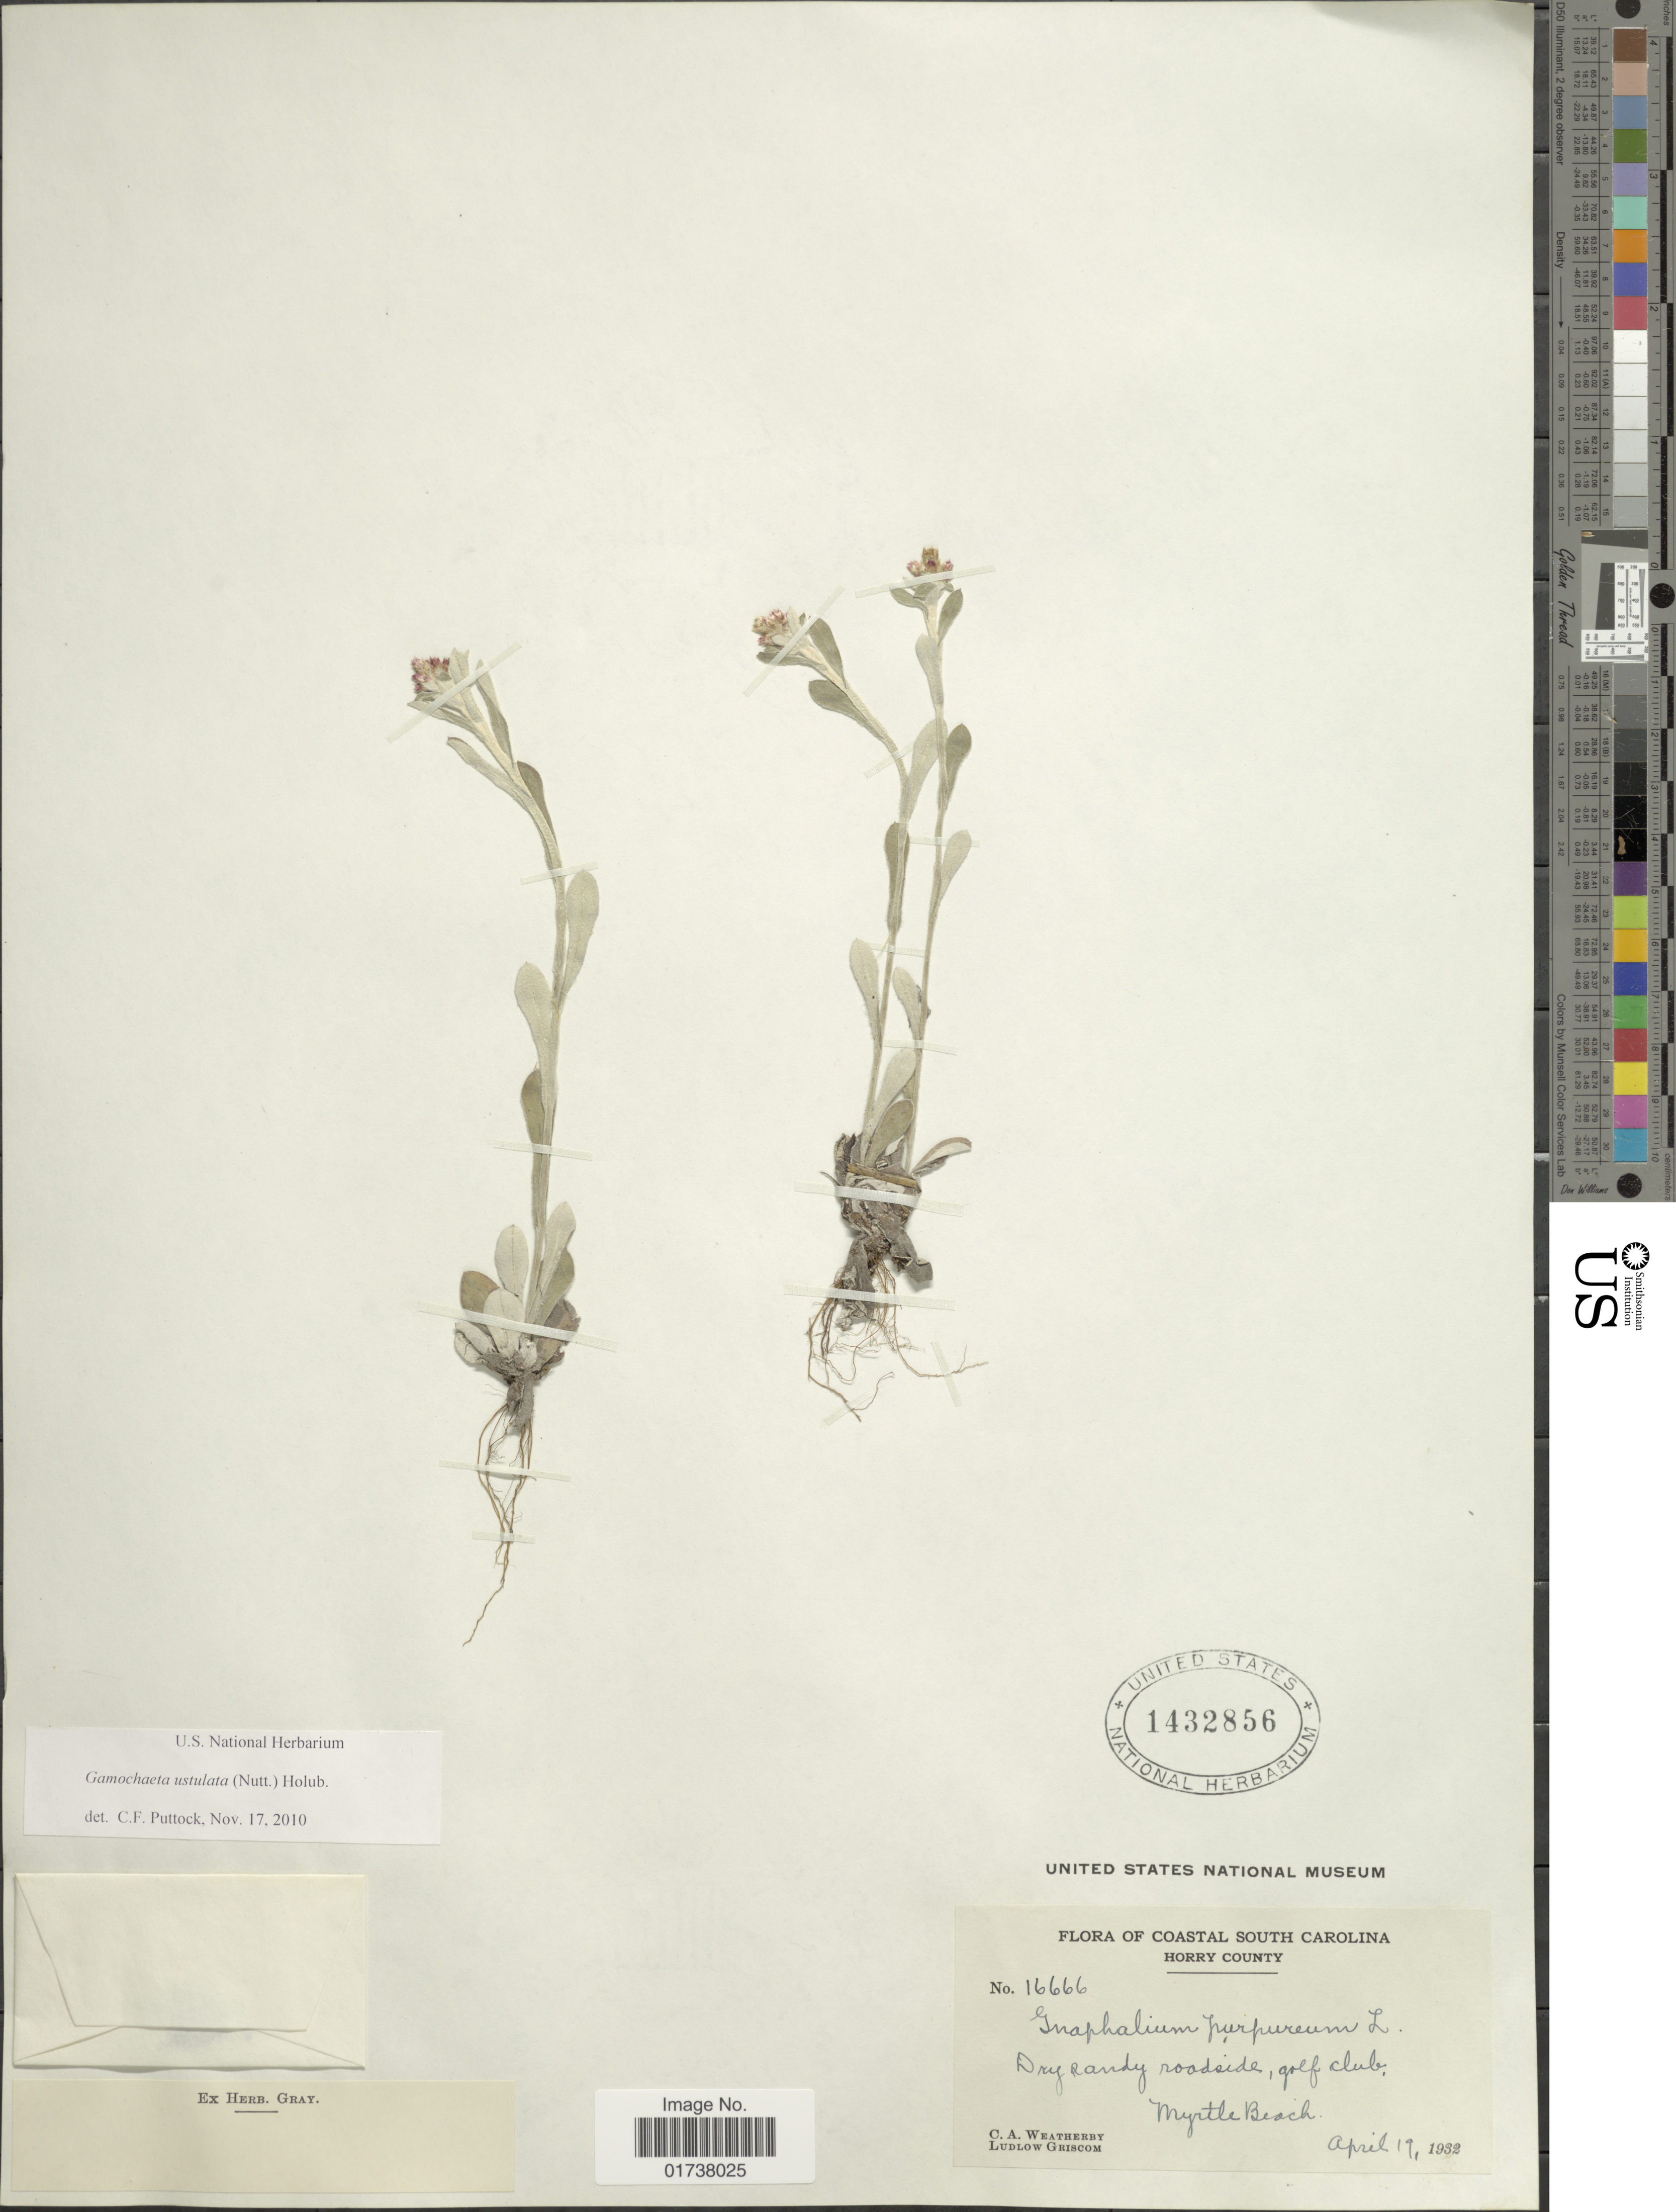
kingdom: Plantae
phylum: Tracheophyta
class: Magnoliopsida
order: Asterales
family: Asteraceae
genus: Gamochaeta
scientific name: Gamochaeta ustulata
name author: (Nutt.) Holub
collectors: C. A. Weatherby & L. Griscom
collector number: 16666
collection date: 1932-04-19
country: United States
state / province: South Carolina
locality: Coastal South Carolina, Horry County, golf club, Myrtle Beach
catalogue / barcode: US 1432856